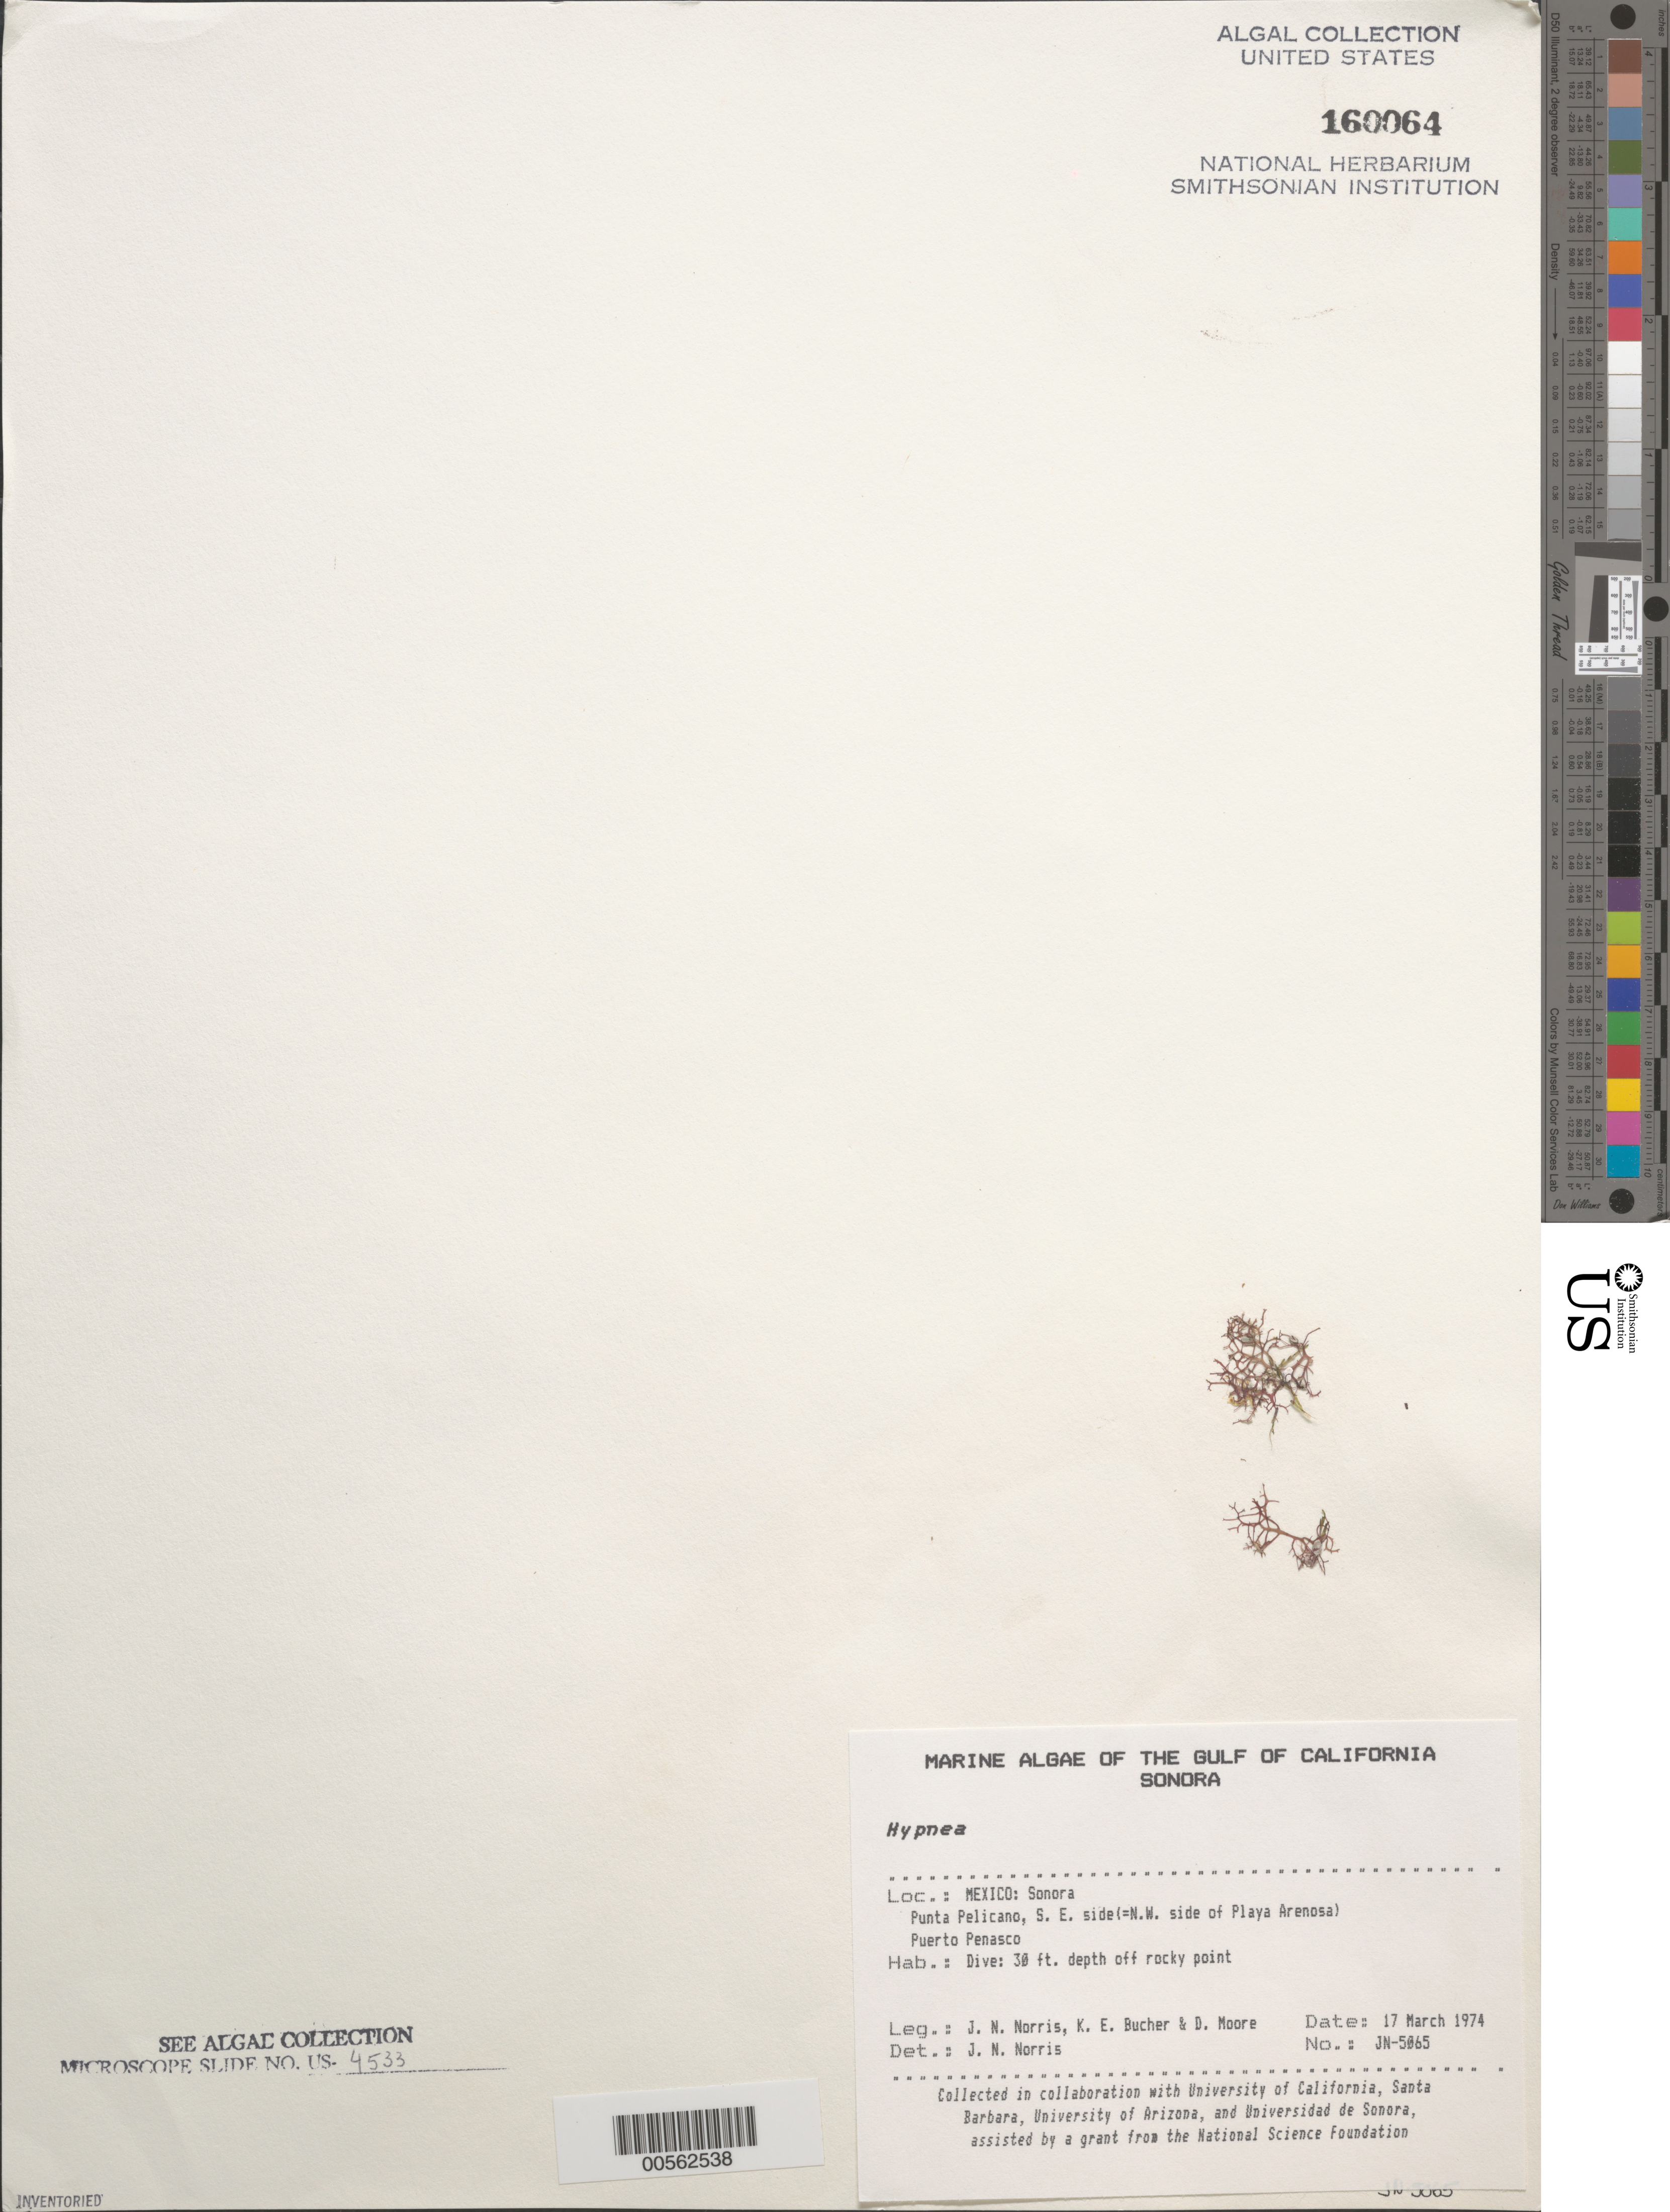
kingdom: Plantae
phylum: Rhodophyta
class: Florideophyceae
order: Gigartinales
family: Cystocloniaceae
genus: Hypnea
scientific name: Hypnea sp.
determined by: Norris, James N.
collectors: J. N. Norris, K. E. Bucher & D. Moore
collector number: JN-5065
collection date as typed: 17 Mar 1974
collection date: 1974-03-17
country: Mexico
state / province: Sonora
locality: Punta Pelicano, Playa Arenosa, Puerto Penasco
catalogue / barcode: US 160064